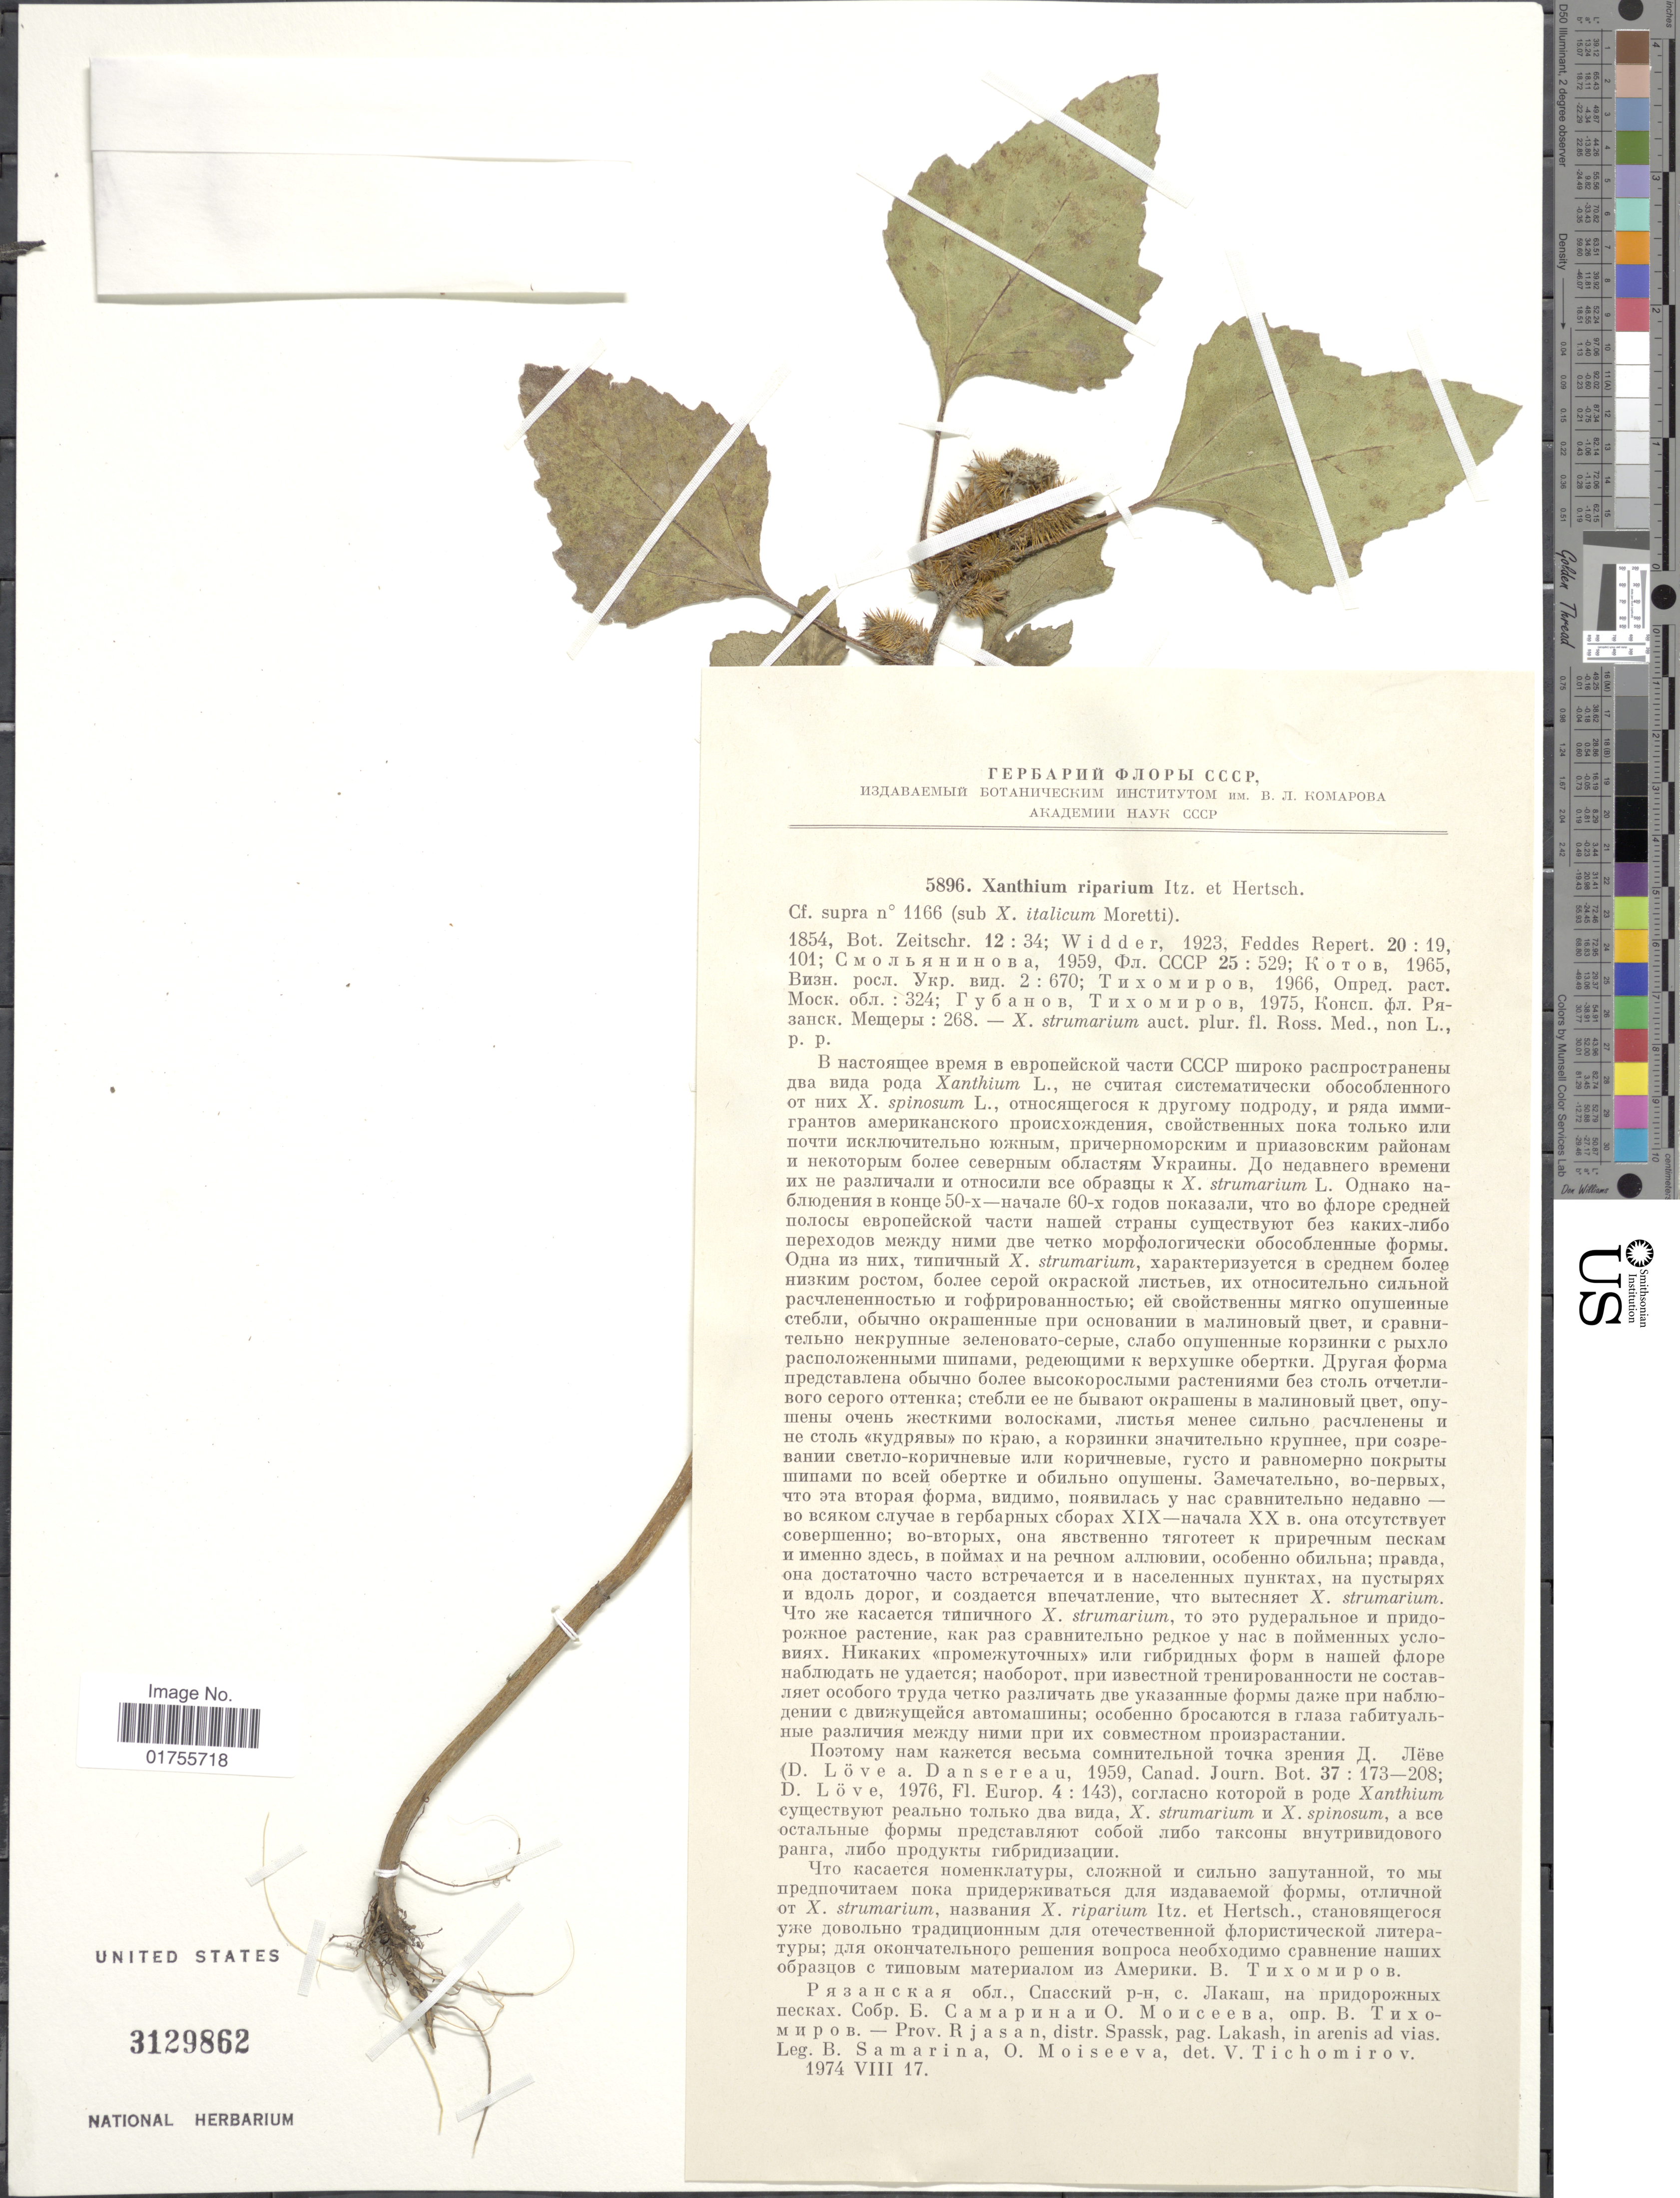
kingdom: Plantae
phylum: Tracheophyta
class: Magnoliopsida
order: Asterales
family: Asteraceae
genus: Xanthium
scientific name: Xanthium strumarium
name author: L.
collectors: B. Samarina & O. Moiseeva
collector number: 5896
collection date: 1974-08-17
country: Russian Federation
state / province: Penza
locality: Prov. Rjasan, distr. Spassk, pag Lakash, in arenis ad vias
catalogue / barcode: US 3129862